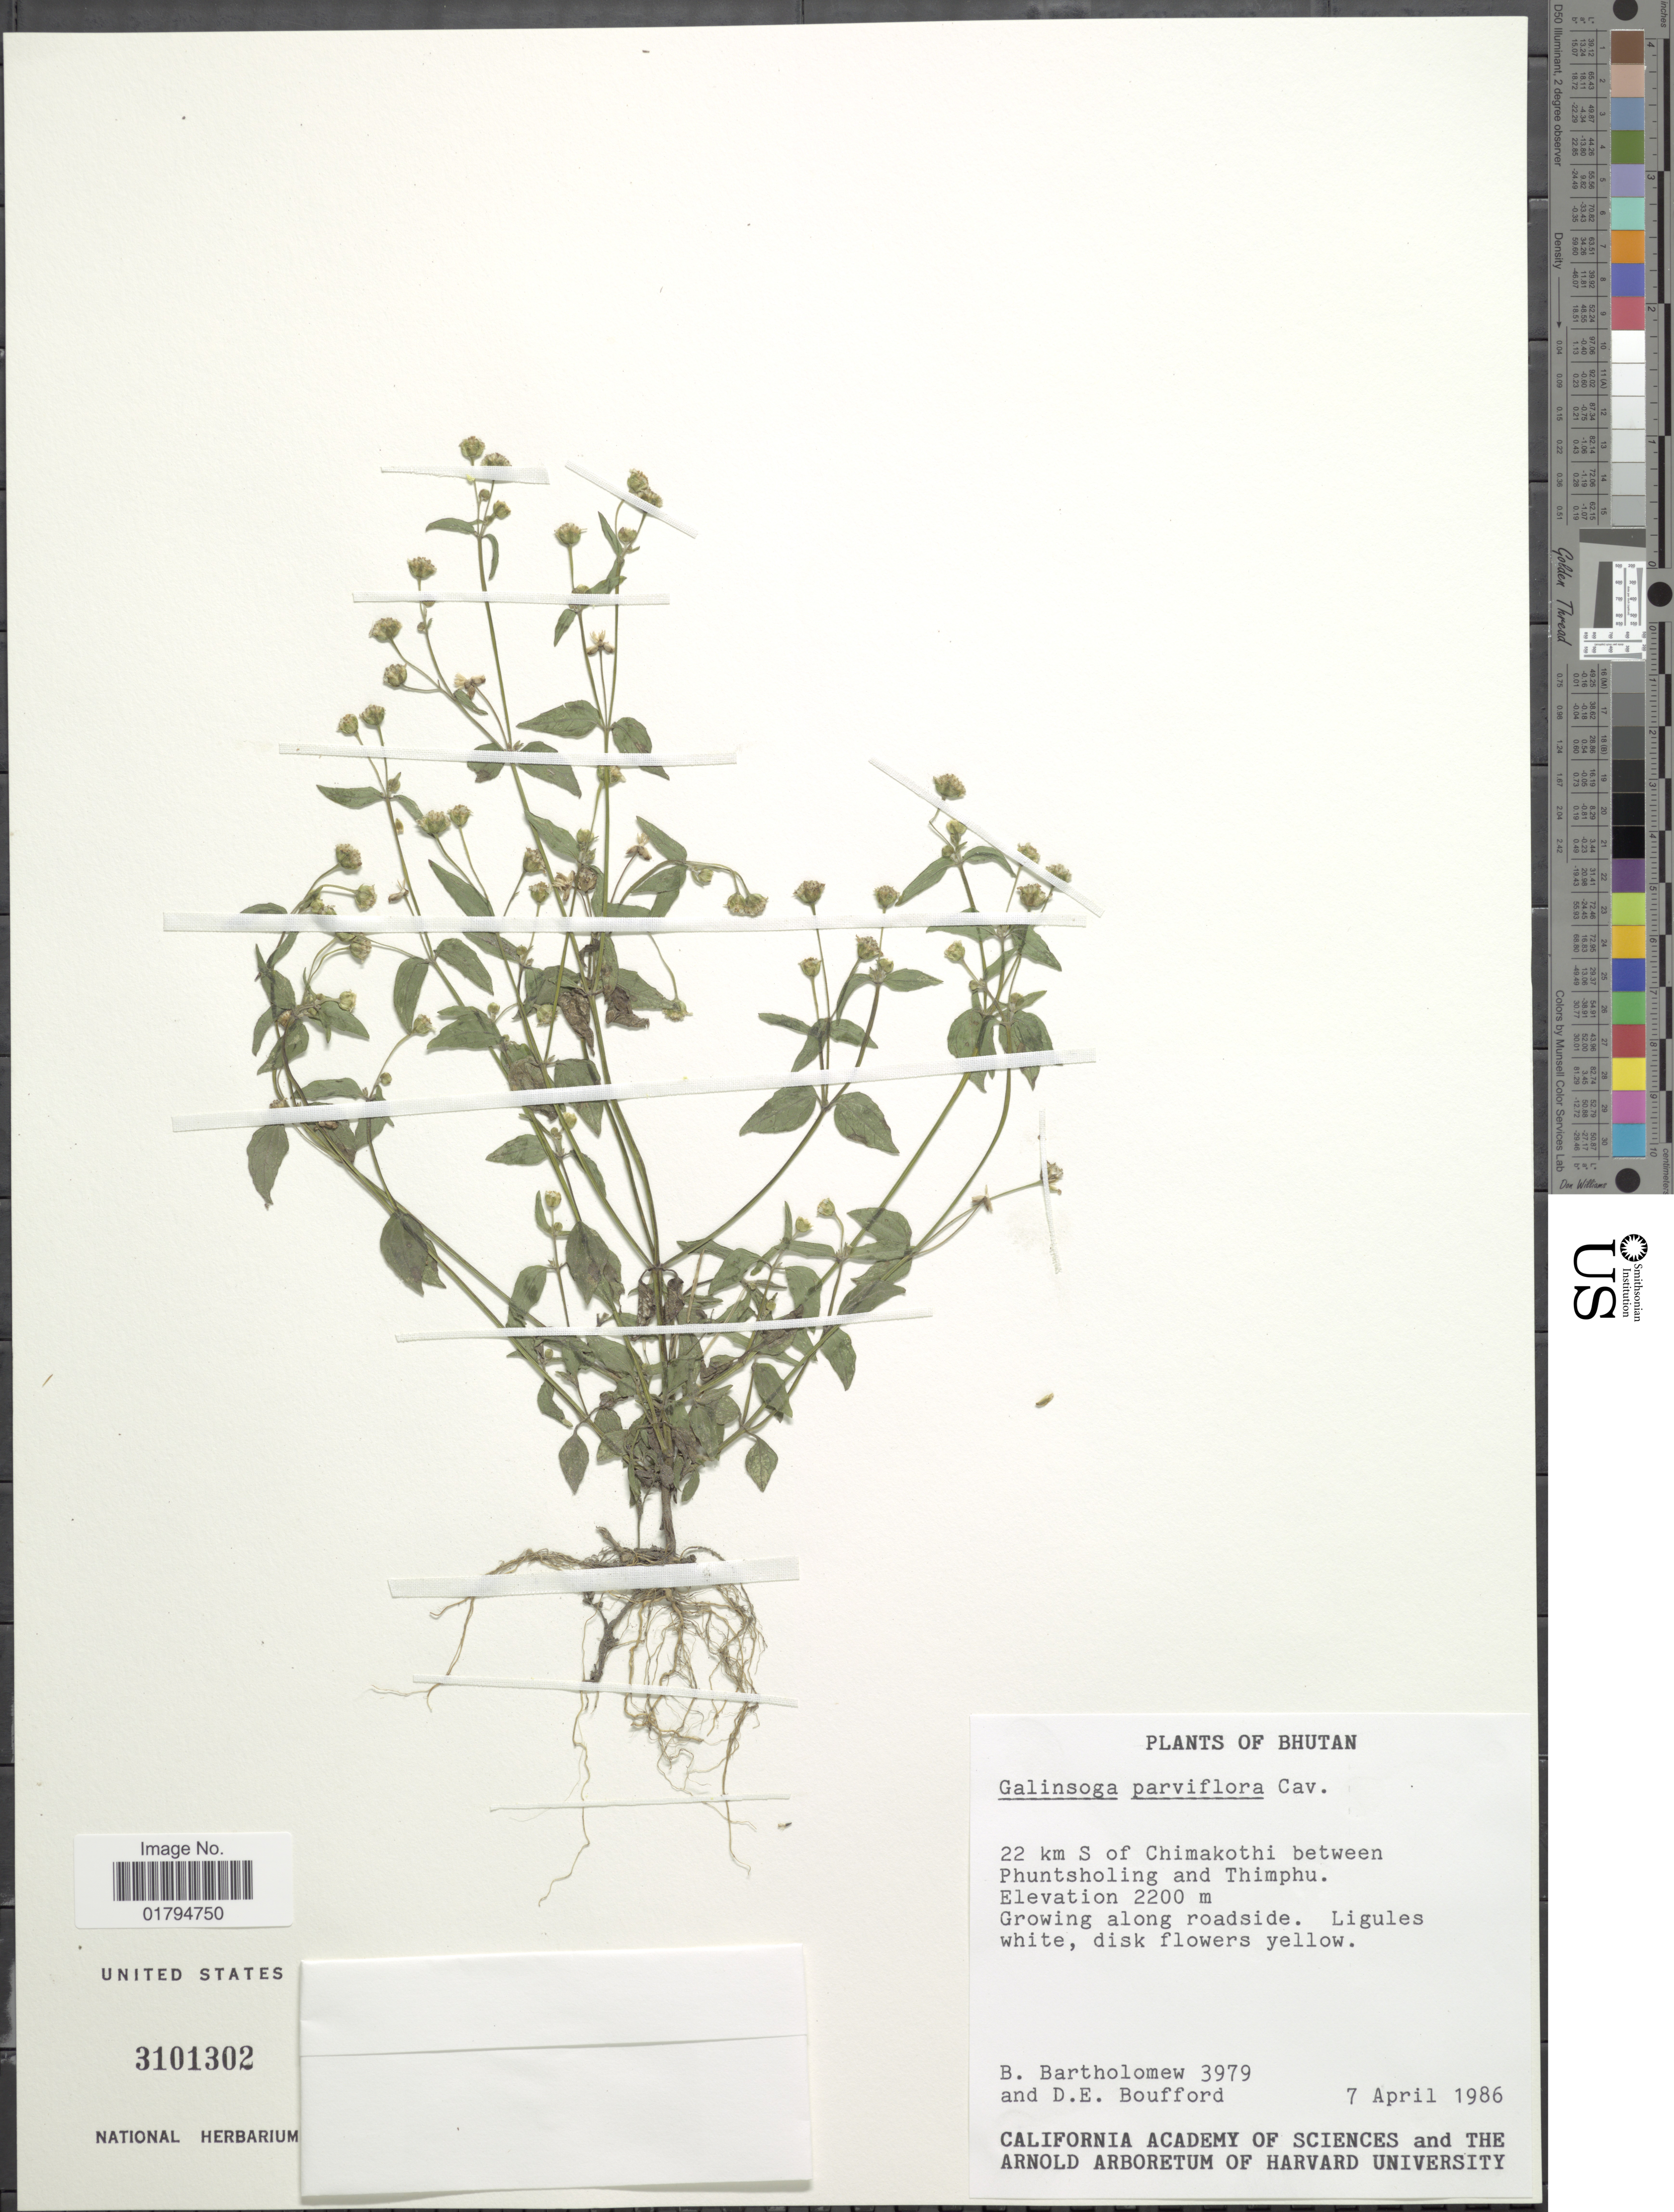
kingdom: Plantae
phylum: Tracheophyta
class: Magnoliopsida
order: Asterales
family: Asteraceae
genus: Galinsoga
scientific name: Galinsoga parviflora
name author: Cav.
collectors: B. Bartholomew & D. E. Boufford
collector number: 3979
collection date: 1986-04-07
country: Bhutan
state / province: Thimphu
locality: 22 km S of Chimakothi between Phutsholding and Thimpu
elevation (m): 2200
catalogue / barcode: US 3101302